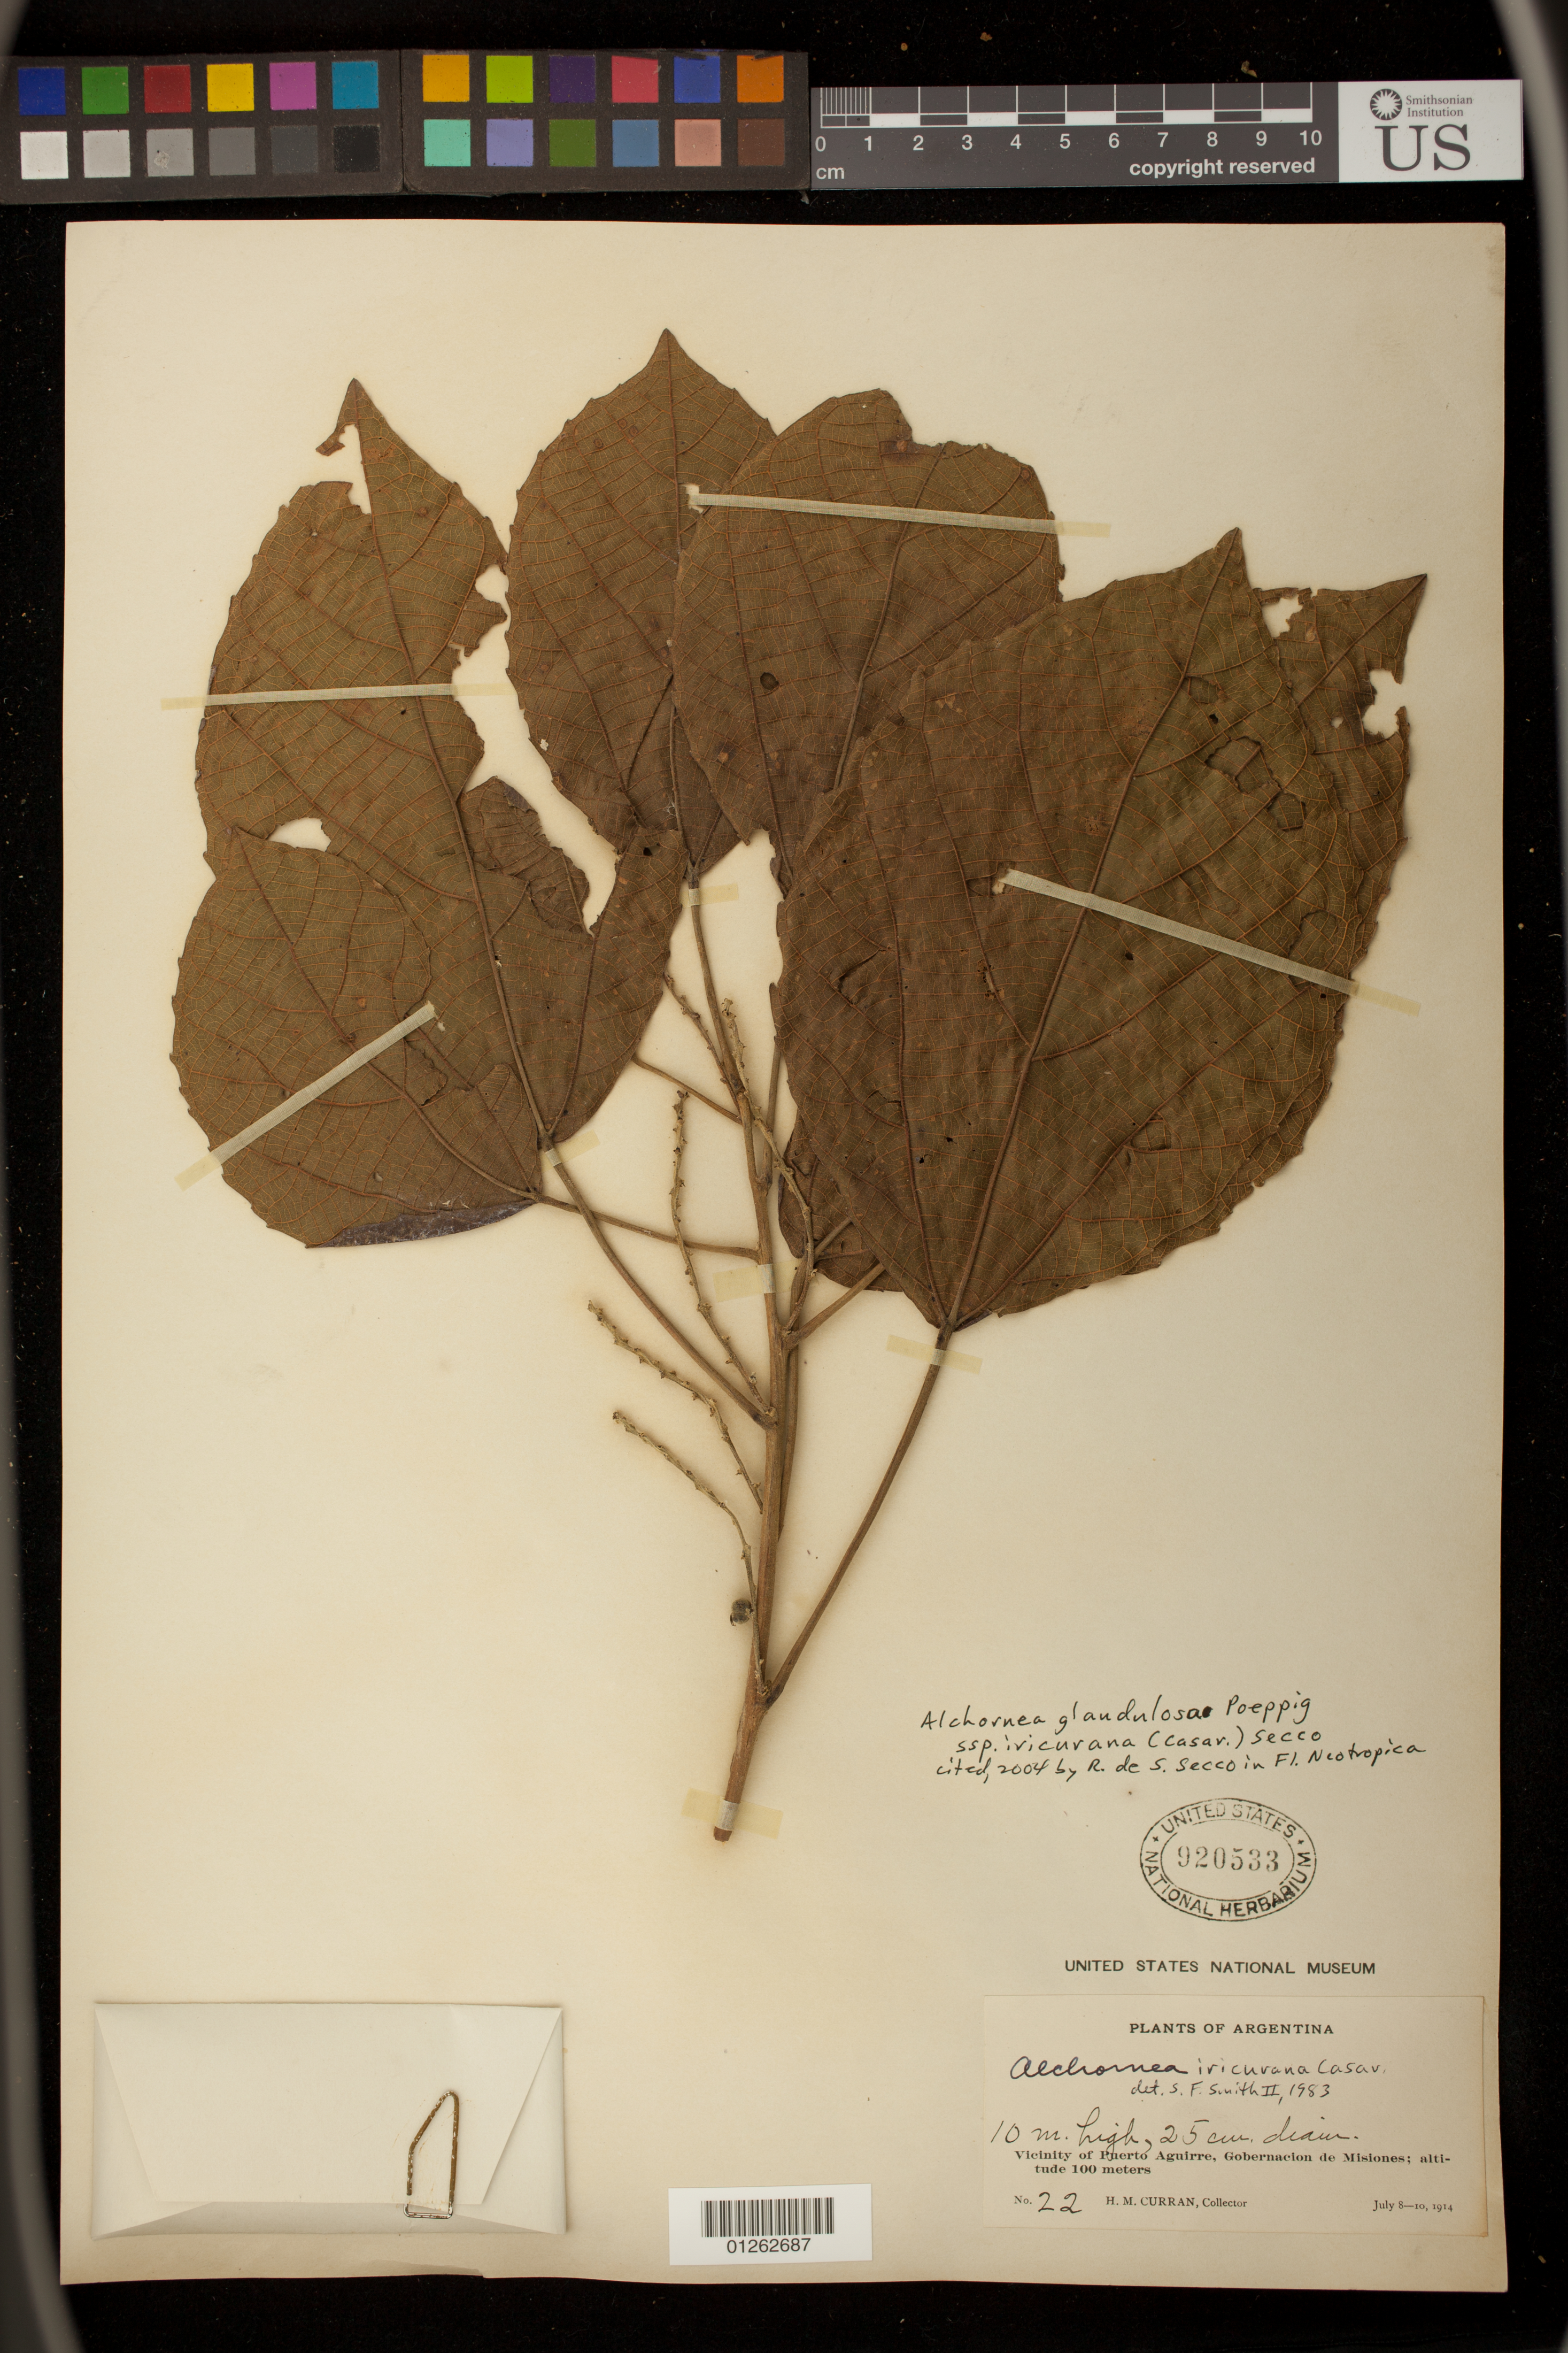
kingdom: Plantae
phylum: Tracheophyta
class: Magnoliopsida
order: Malpighiales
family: Euphorbiaceae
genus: Alchornea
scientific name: Alchornea glandulosa subsp. glandulosa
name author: Poepp.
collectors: H. M. Curran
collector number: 22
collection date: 1914-07-08/1914-07-10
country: Argentina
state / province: Misiones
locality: Vicinity of Puert Aguirre [Puert Iguazu]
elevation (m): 100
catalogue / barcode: US 920533